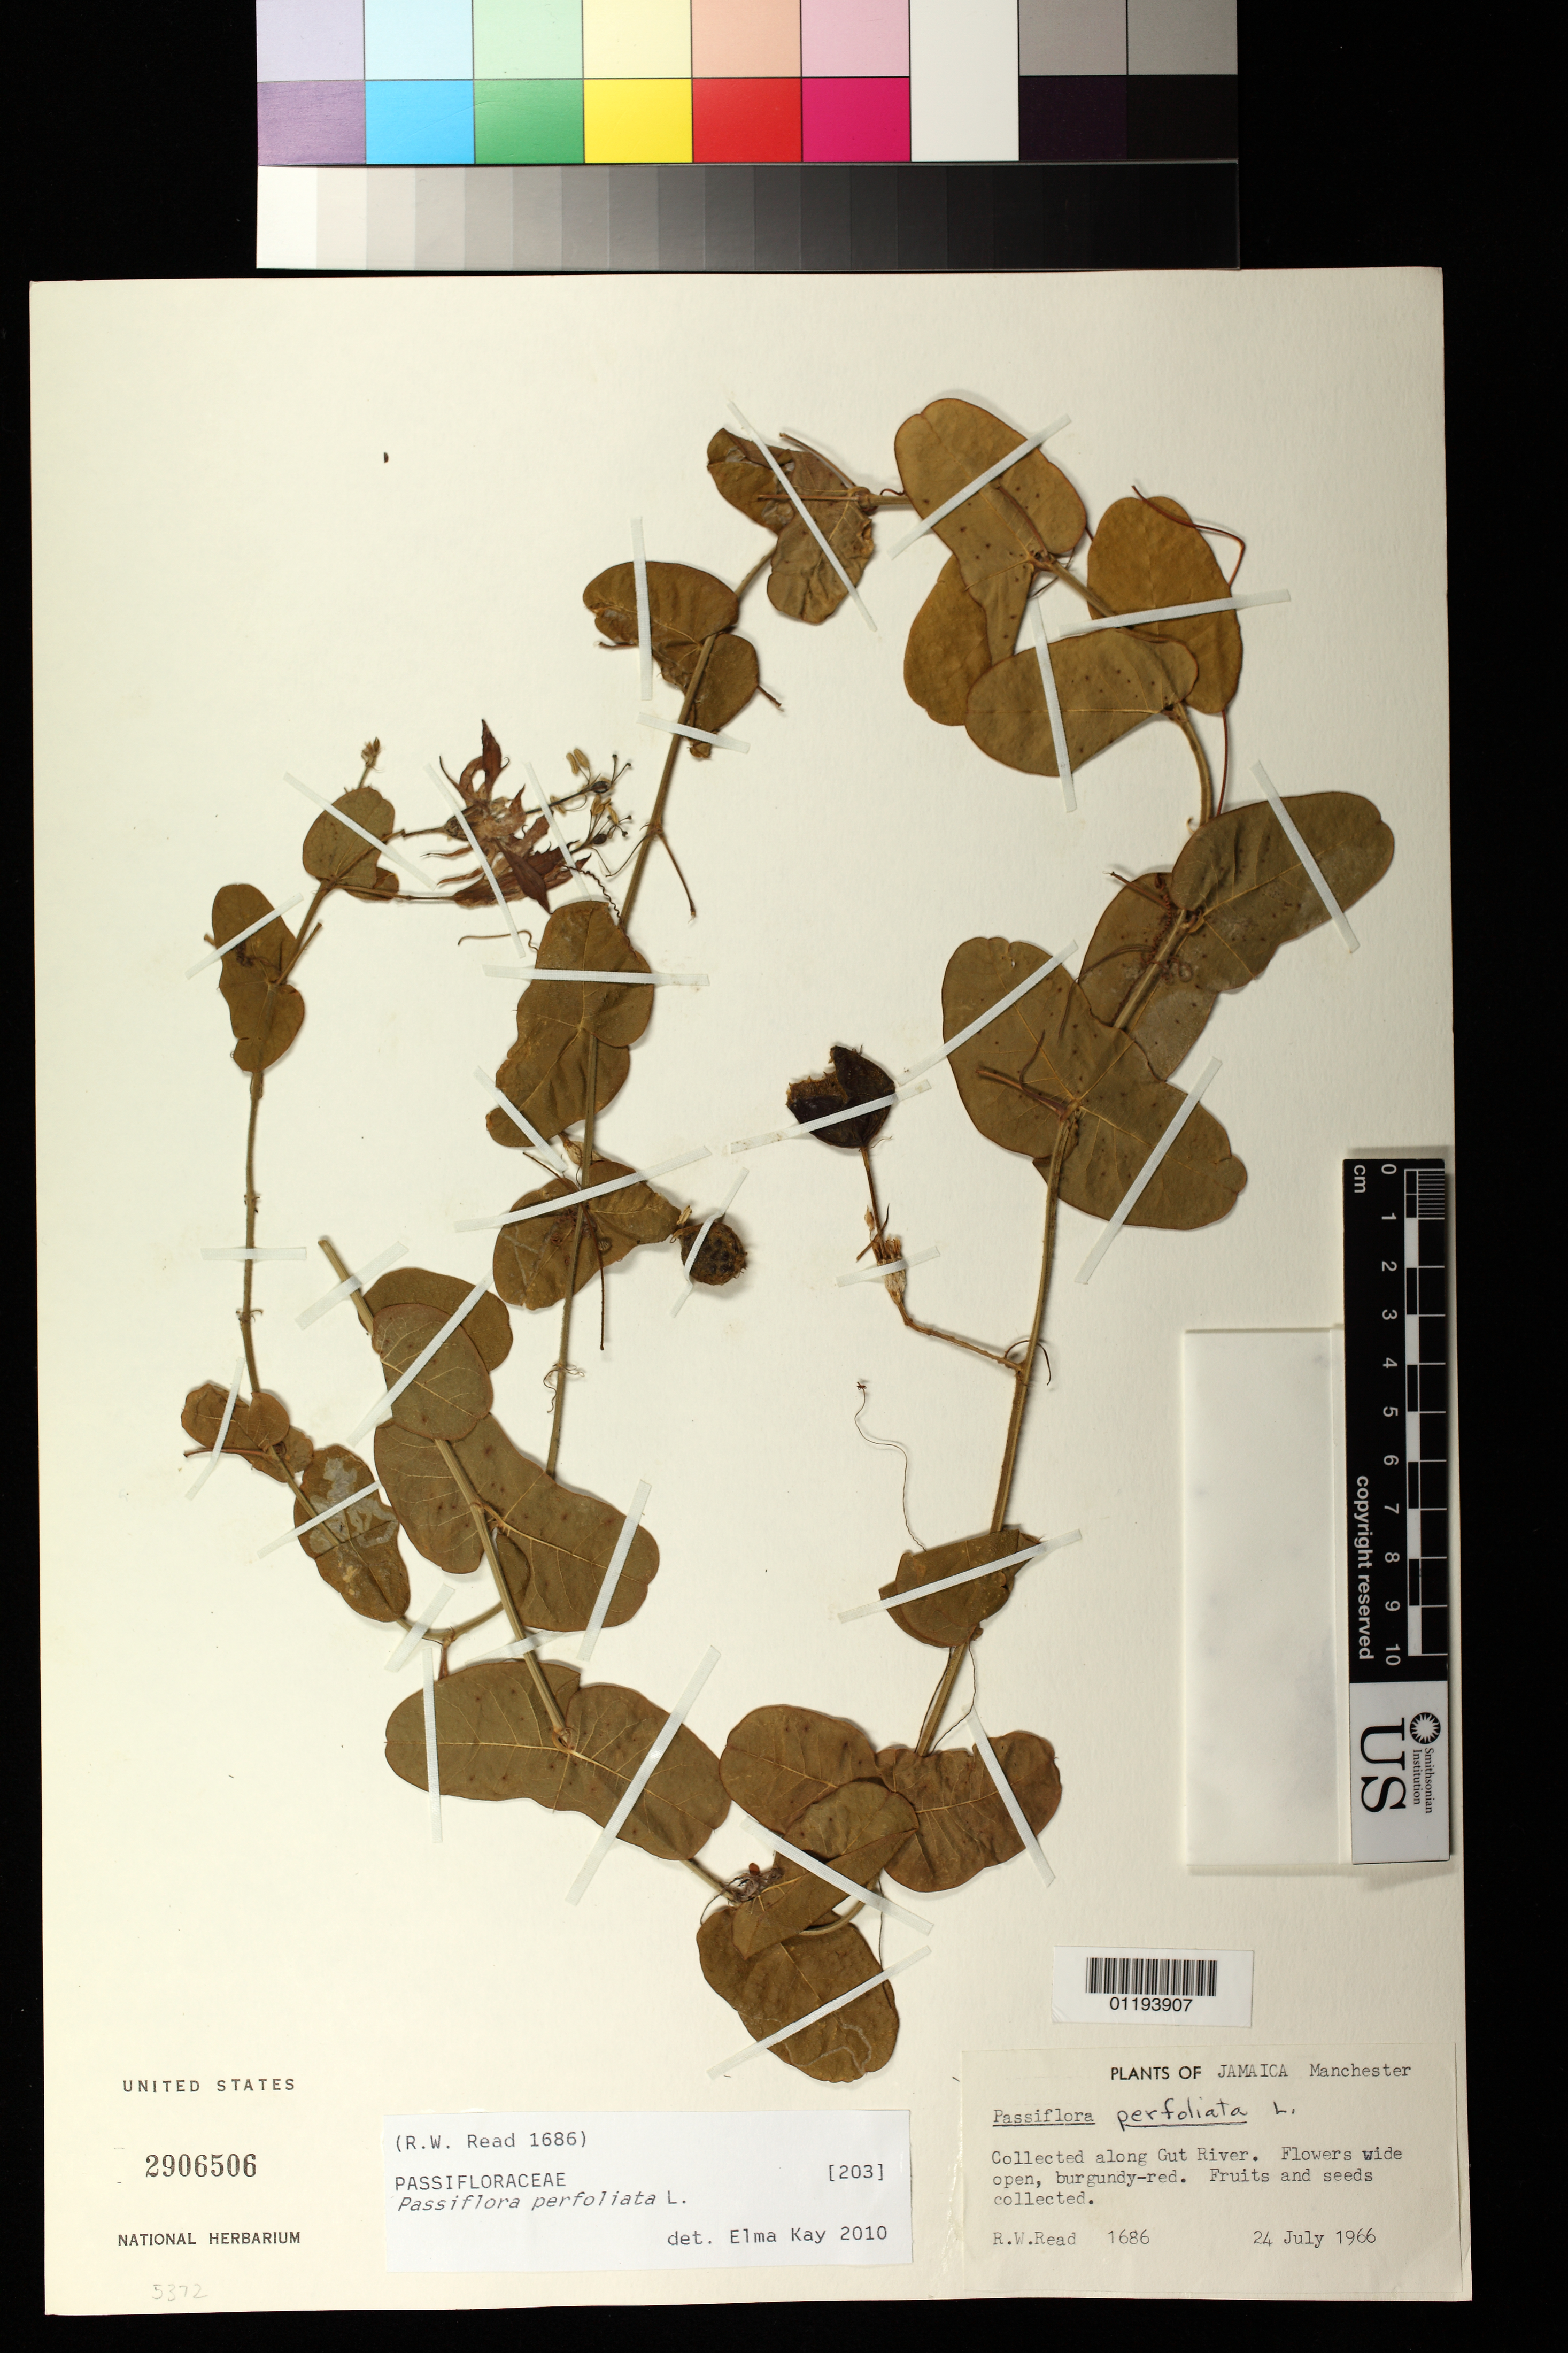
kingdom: Plantae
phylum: Tracheophyta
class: Magnoliopsida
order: Malpighiales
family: Passifloraceae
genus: Passiflora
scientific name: Passiflora perfoliata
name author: L.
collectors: R. W. Read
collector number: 1686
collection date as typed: Jul 24 1966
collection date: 1966-07-24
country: Jamaica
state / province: Manchester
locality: Collected along Gut River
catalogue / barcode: US 2906506